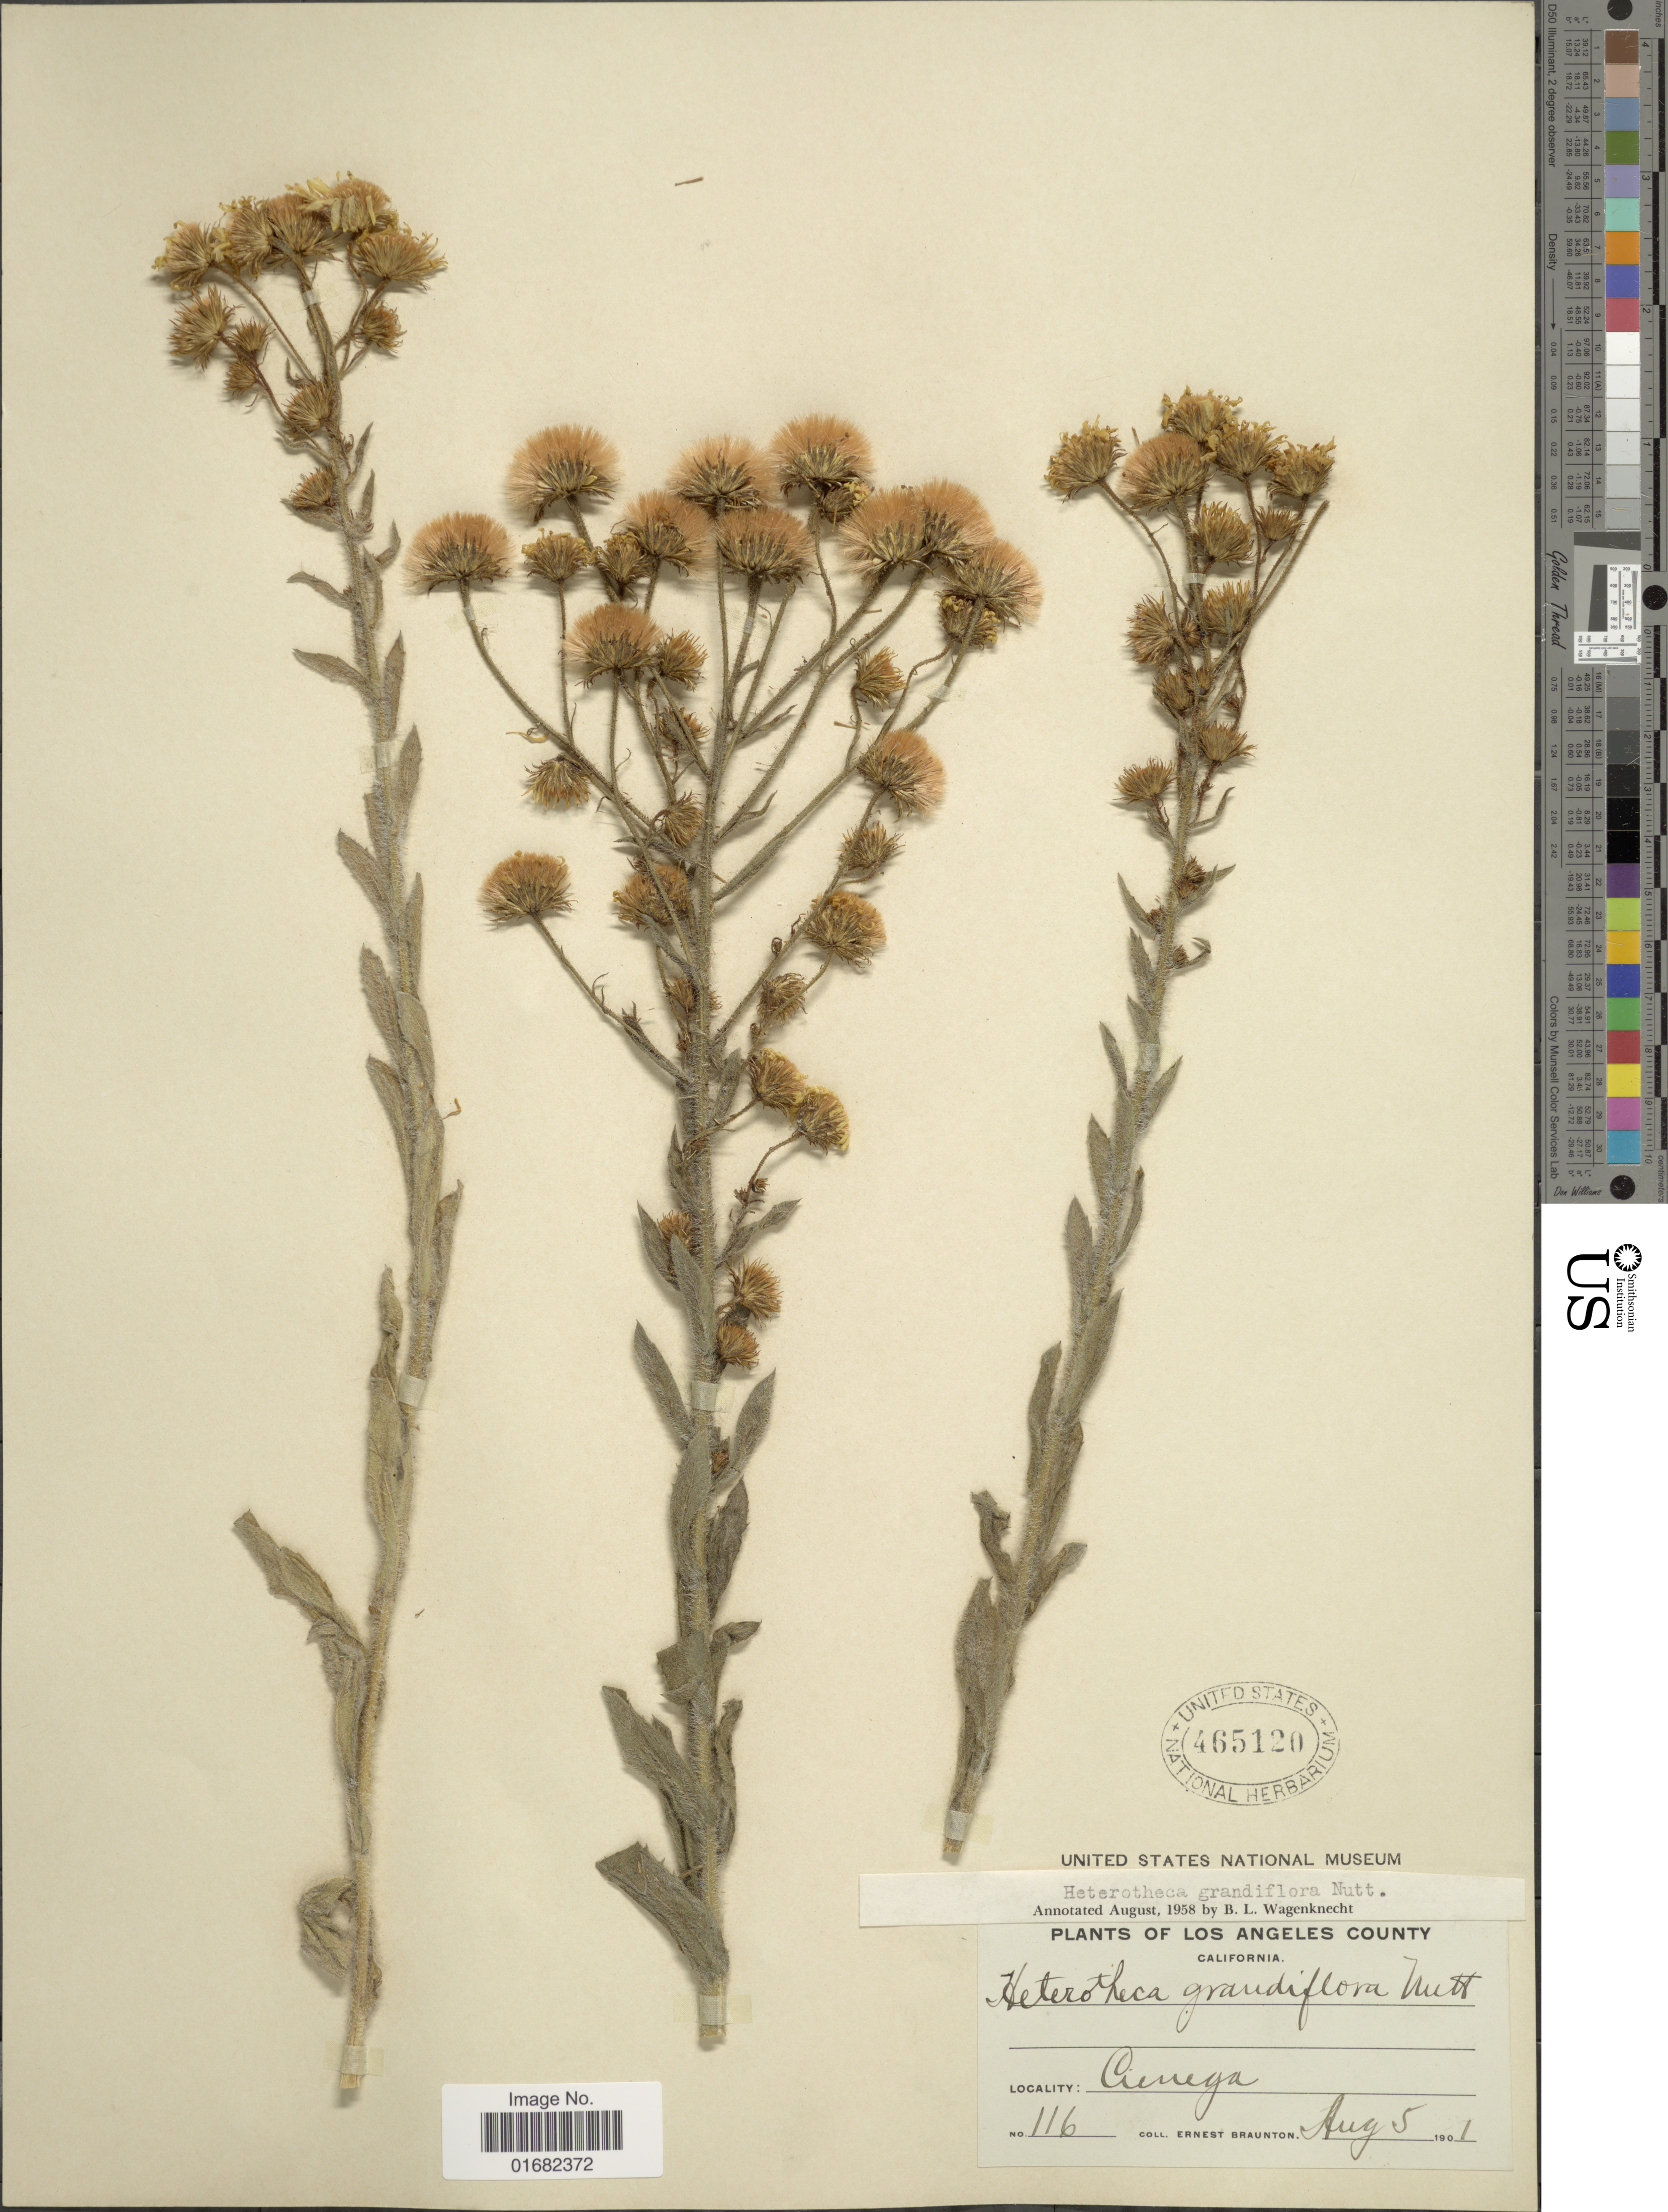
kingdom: Plantae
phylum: Tracheophyta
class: Magnoliopsida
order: Asterales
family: Asteraceae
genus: Heterotheca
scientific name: Heterotheca grandiflora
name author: Nutt.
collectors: E. Braunton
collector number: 116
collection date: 1901-08-05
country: United States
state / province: California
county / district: Los Angeles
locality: Los Angeles County. Cienega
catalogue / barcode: US 465120